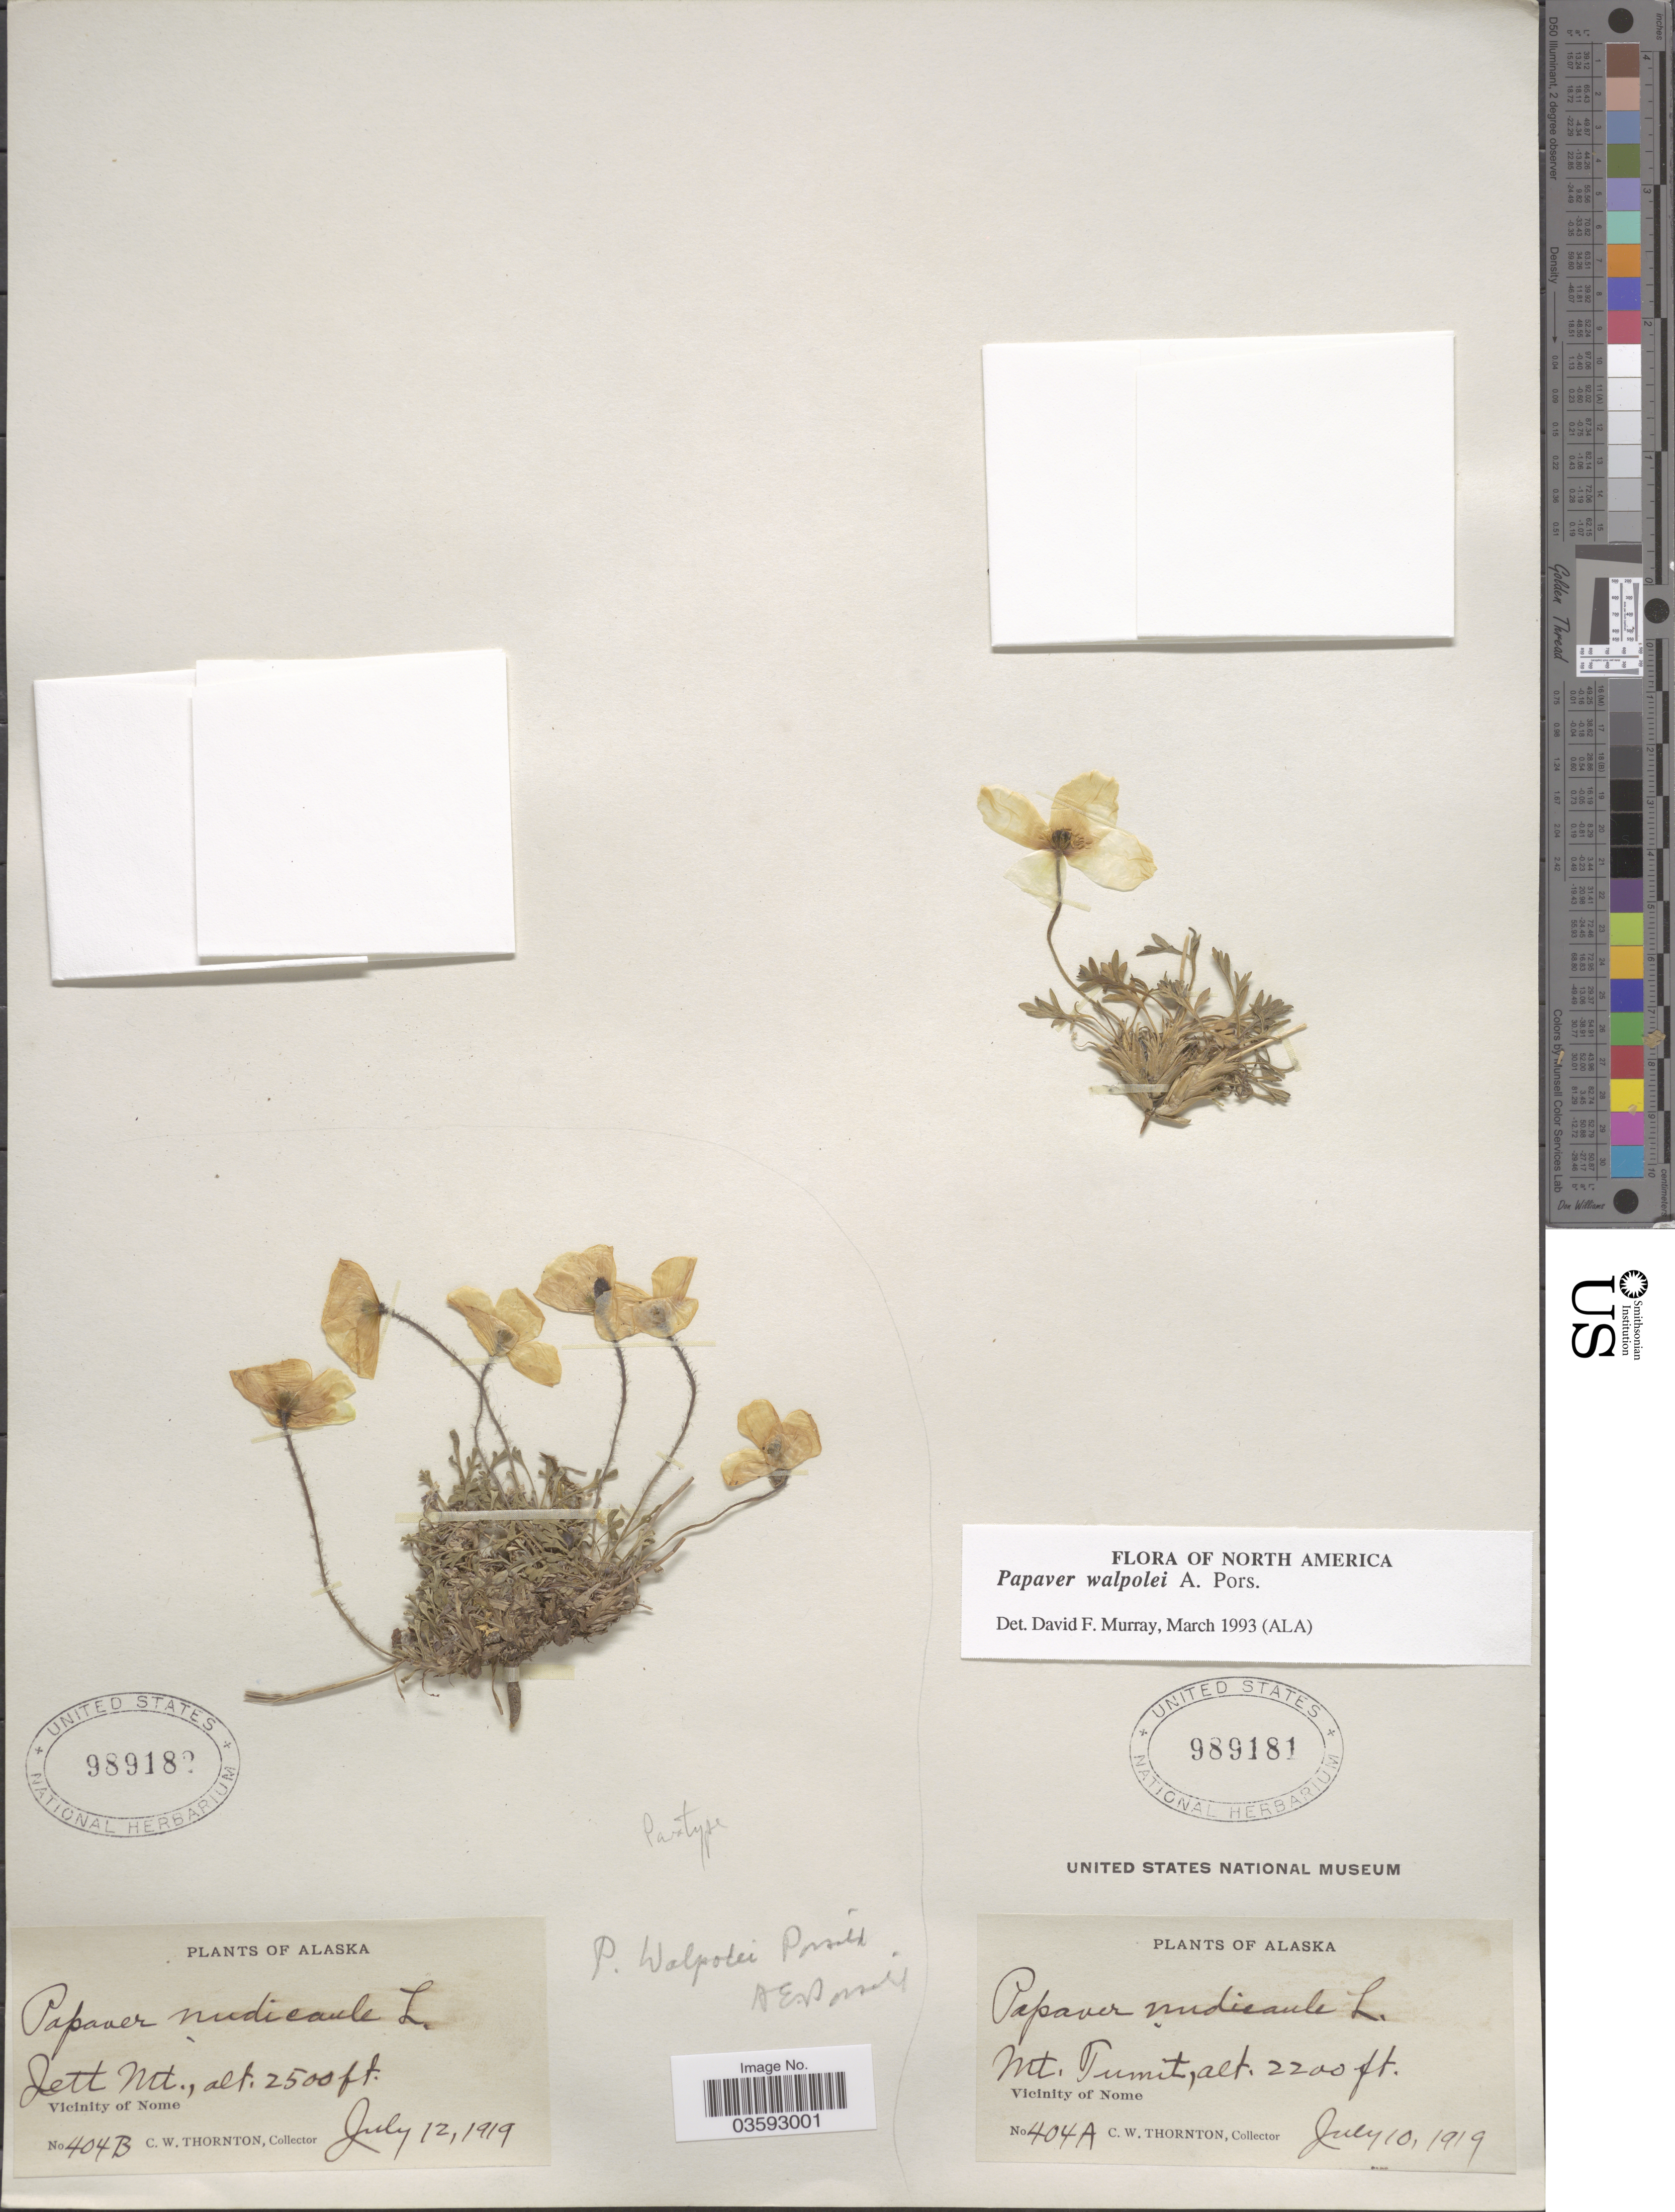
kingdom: Plantae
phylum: Tracheophyta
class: Magnoliopsida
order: Ranunculales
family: Papaveraceae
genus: Papaver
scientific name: Papaver walpolei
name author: A.E. Porsild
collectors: C. Thornton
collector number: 404A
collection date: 1919-07-10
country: United States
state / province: Alaska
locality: Mt. Tumit. Vicinity of Nome.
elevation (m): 671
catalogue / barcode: US 989181